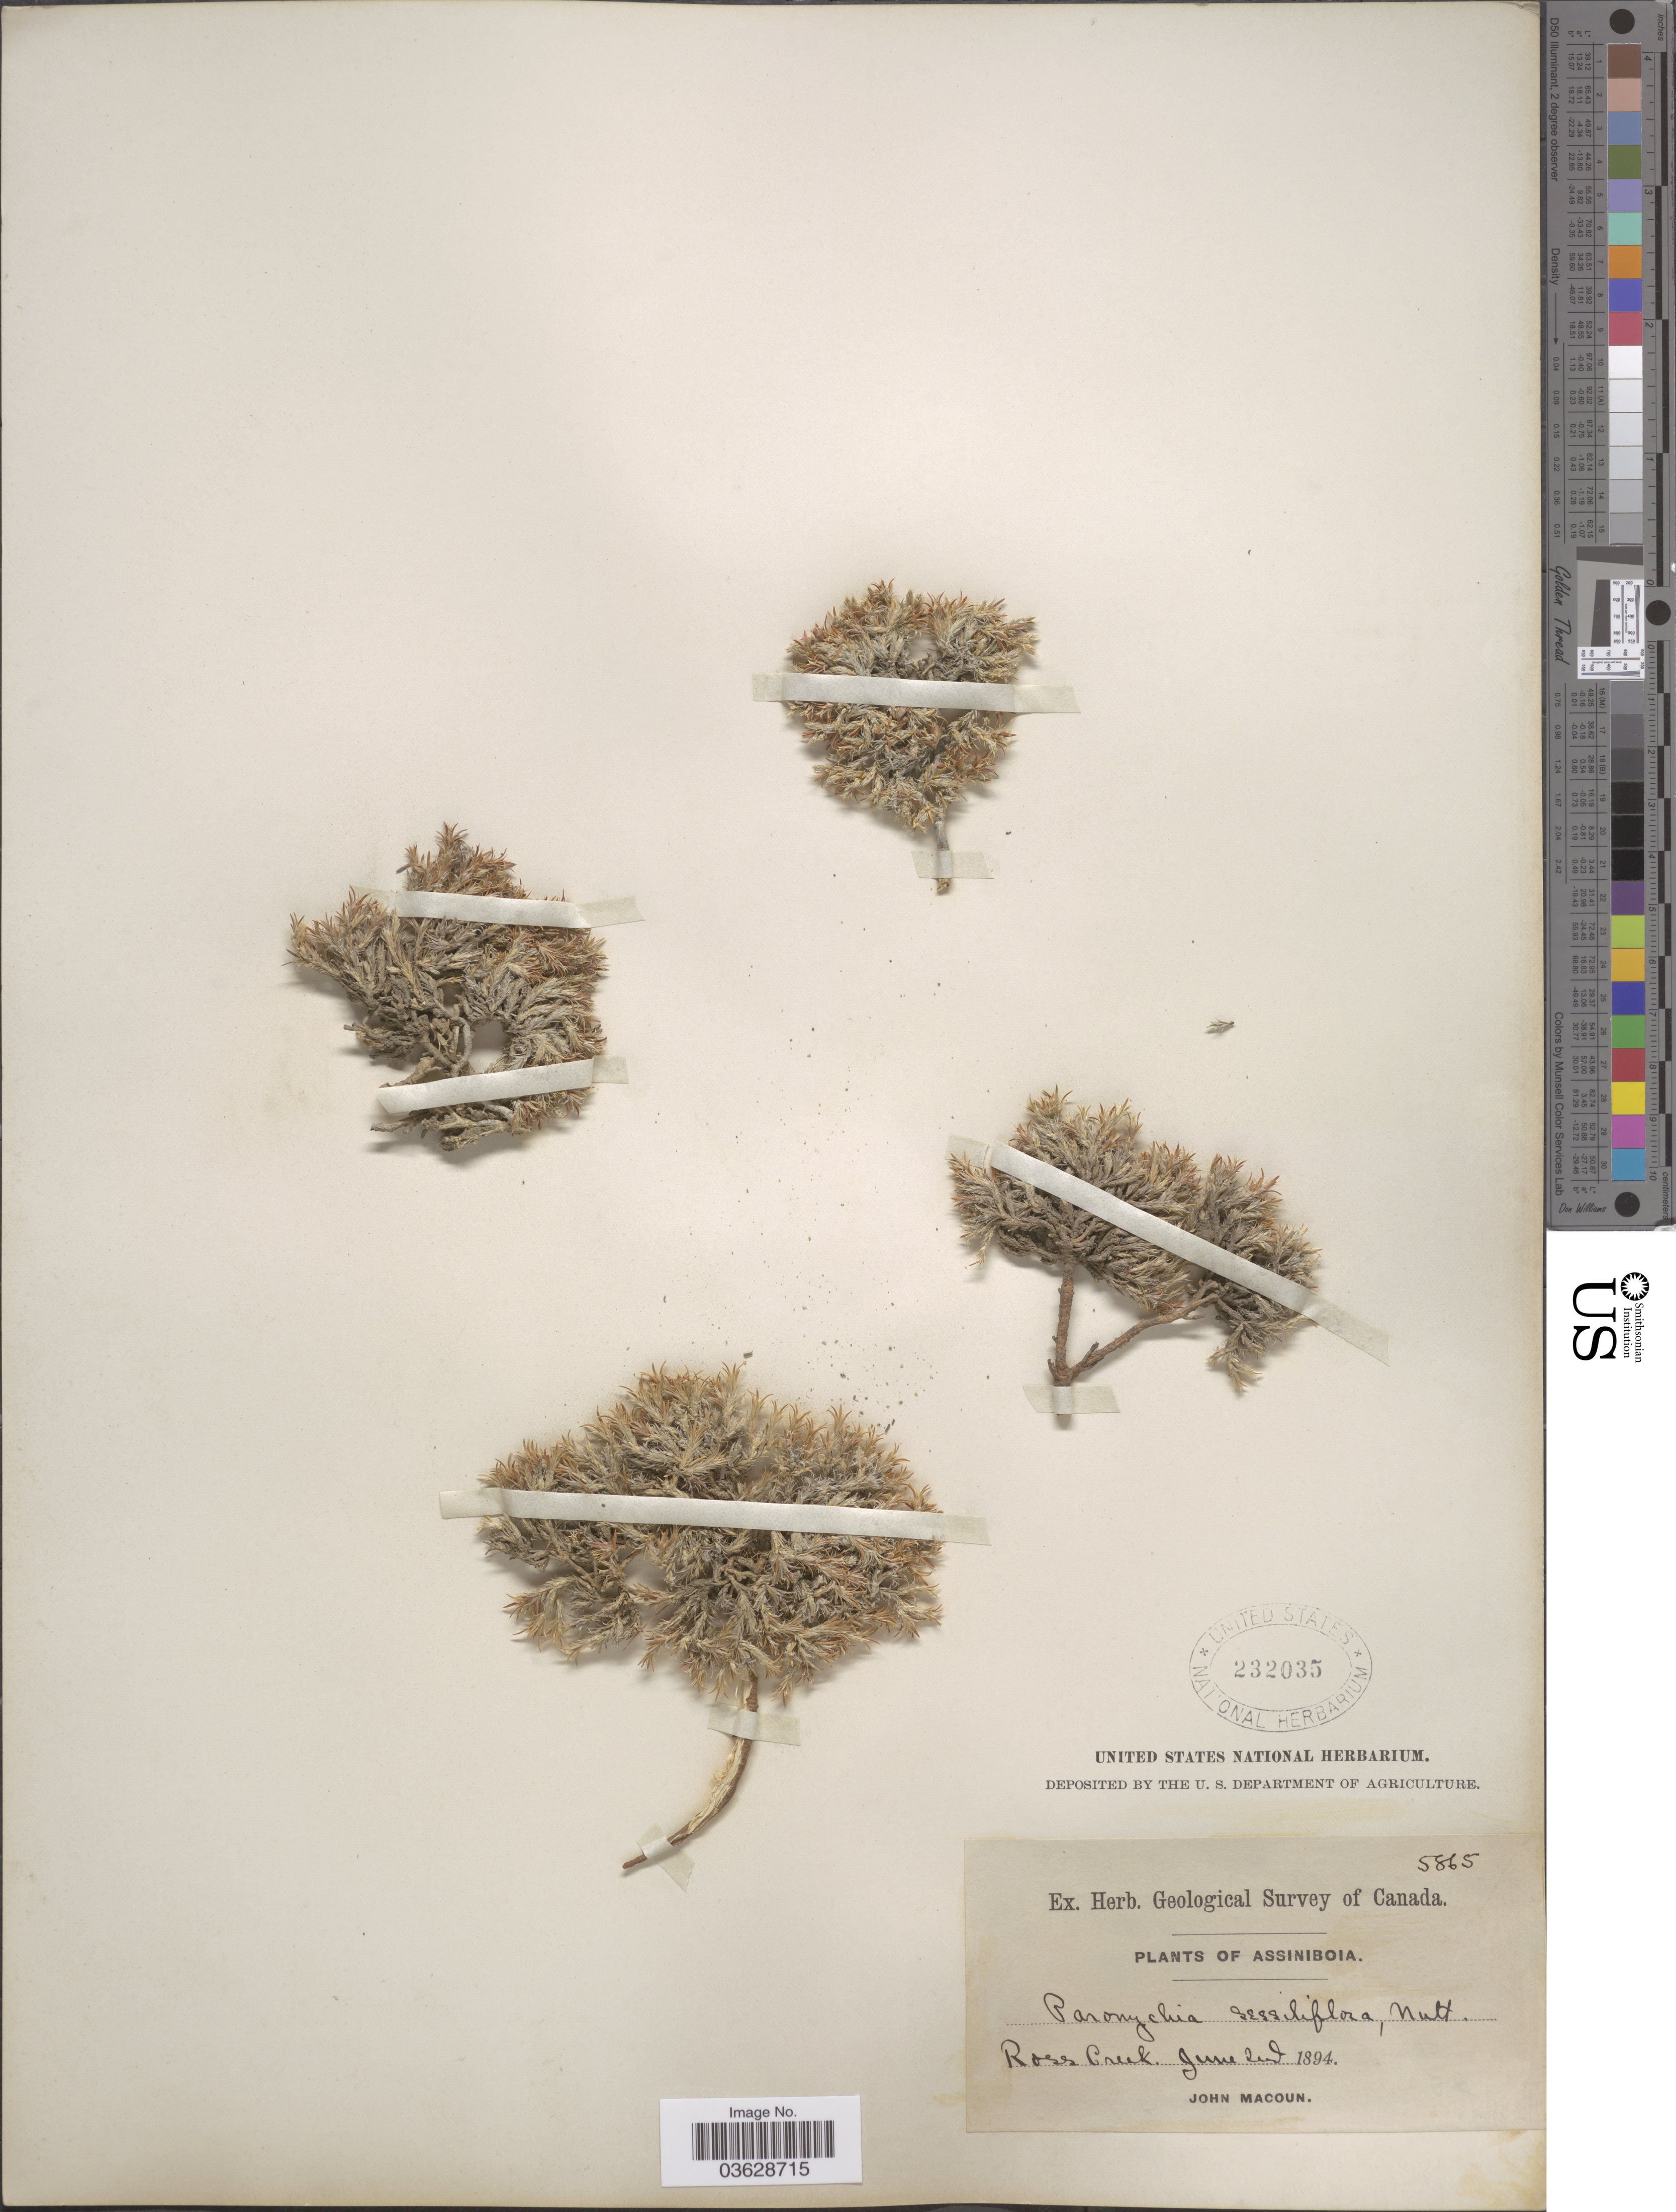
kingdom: Plantae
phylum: Tracheophyta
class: Magnoliopsida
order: Caryophyllales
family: Caryophyllaceae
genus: Paronychia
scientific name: Paronychia sessiliflora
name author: Nutt.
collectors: J. Macoun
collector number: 5865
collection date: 1894-06-02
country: Canada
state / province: Saskatchewan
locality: Assiniboia. Ross Creek.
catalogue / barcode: US 232035